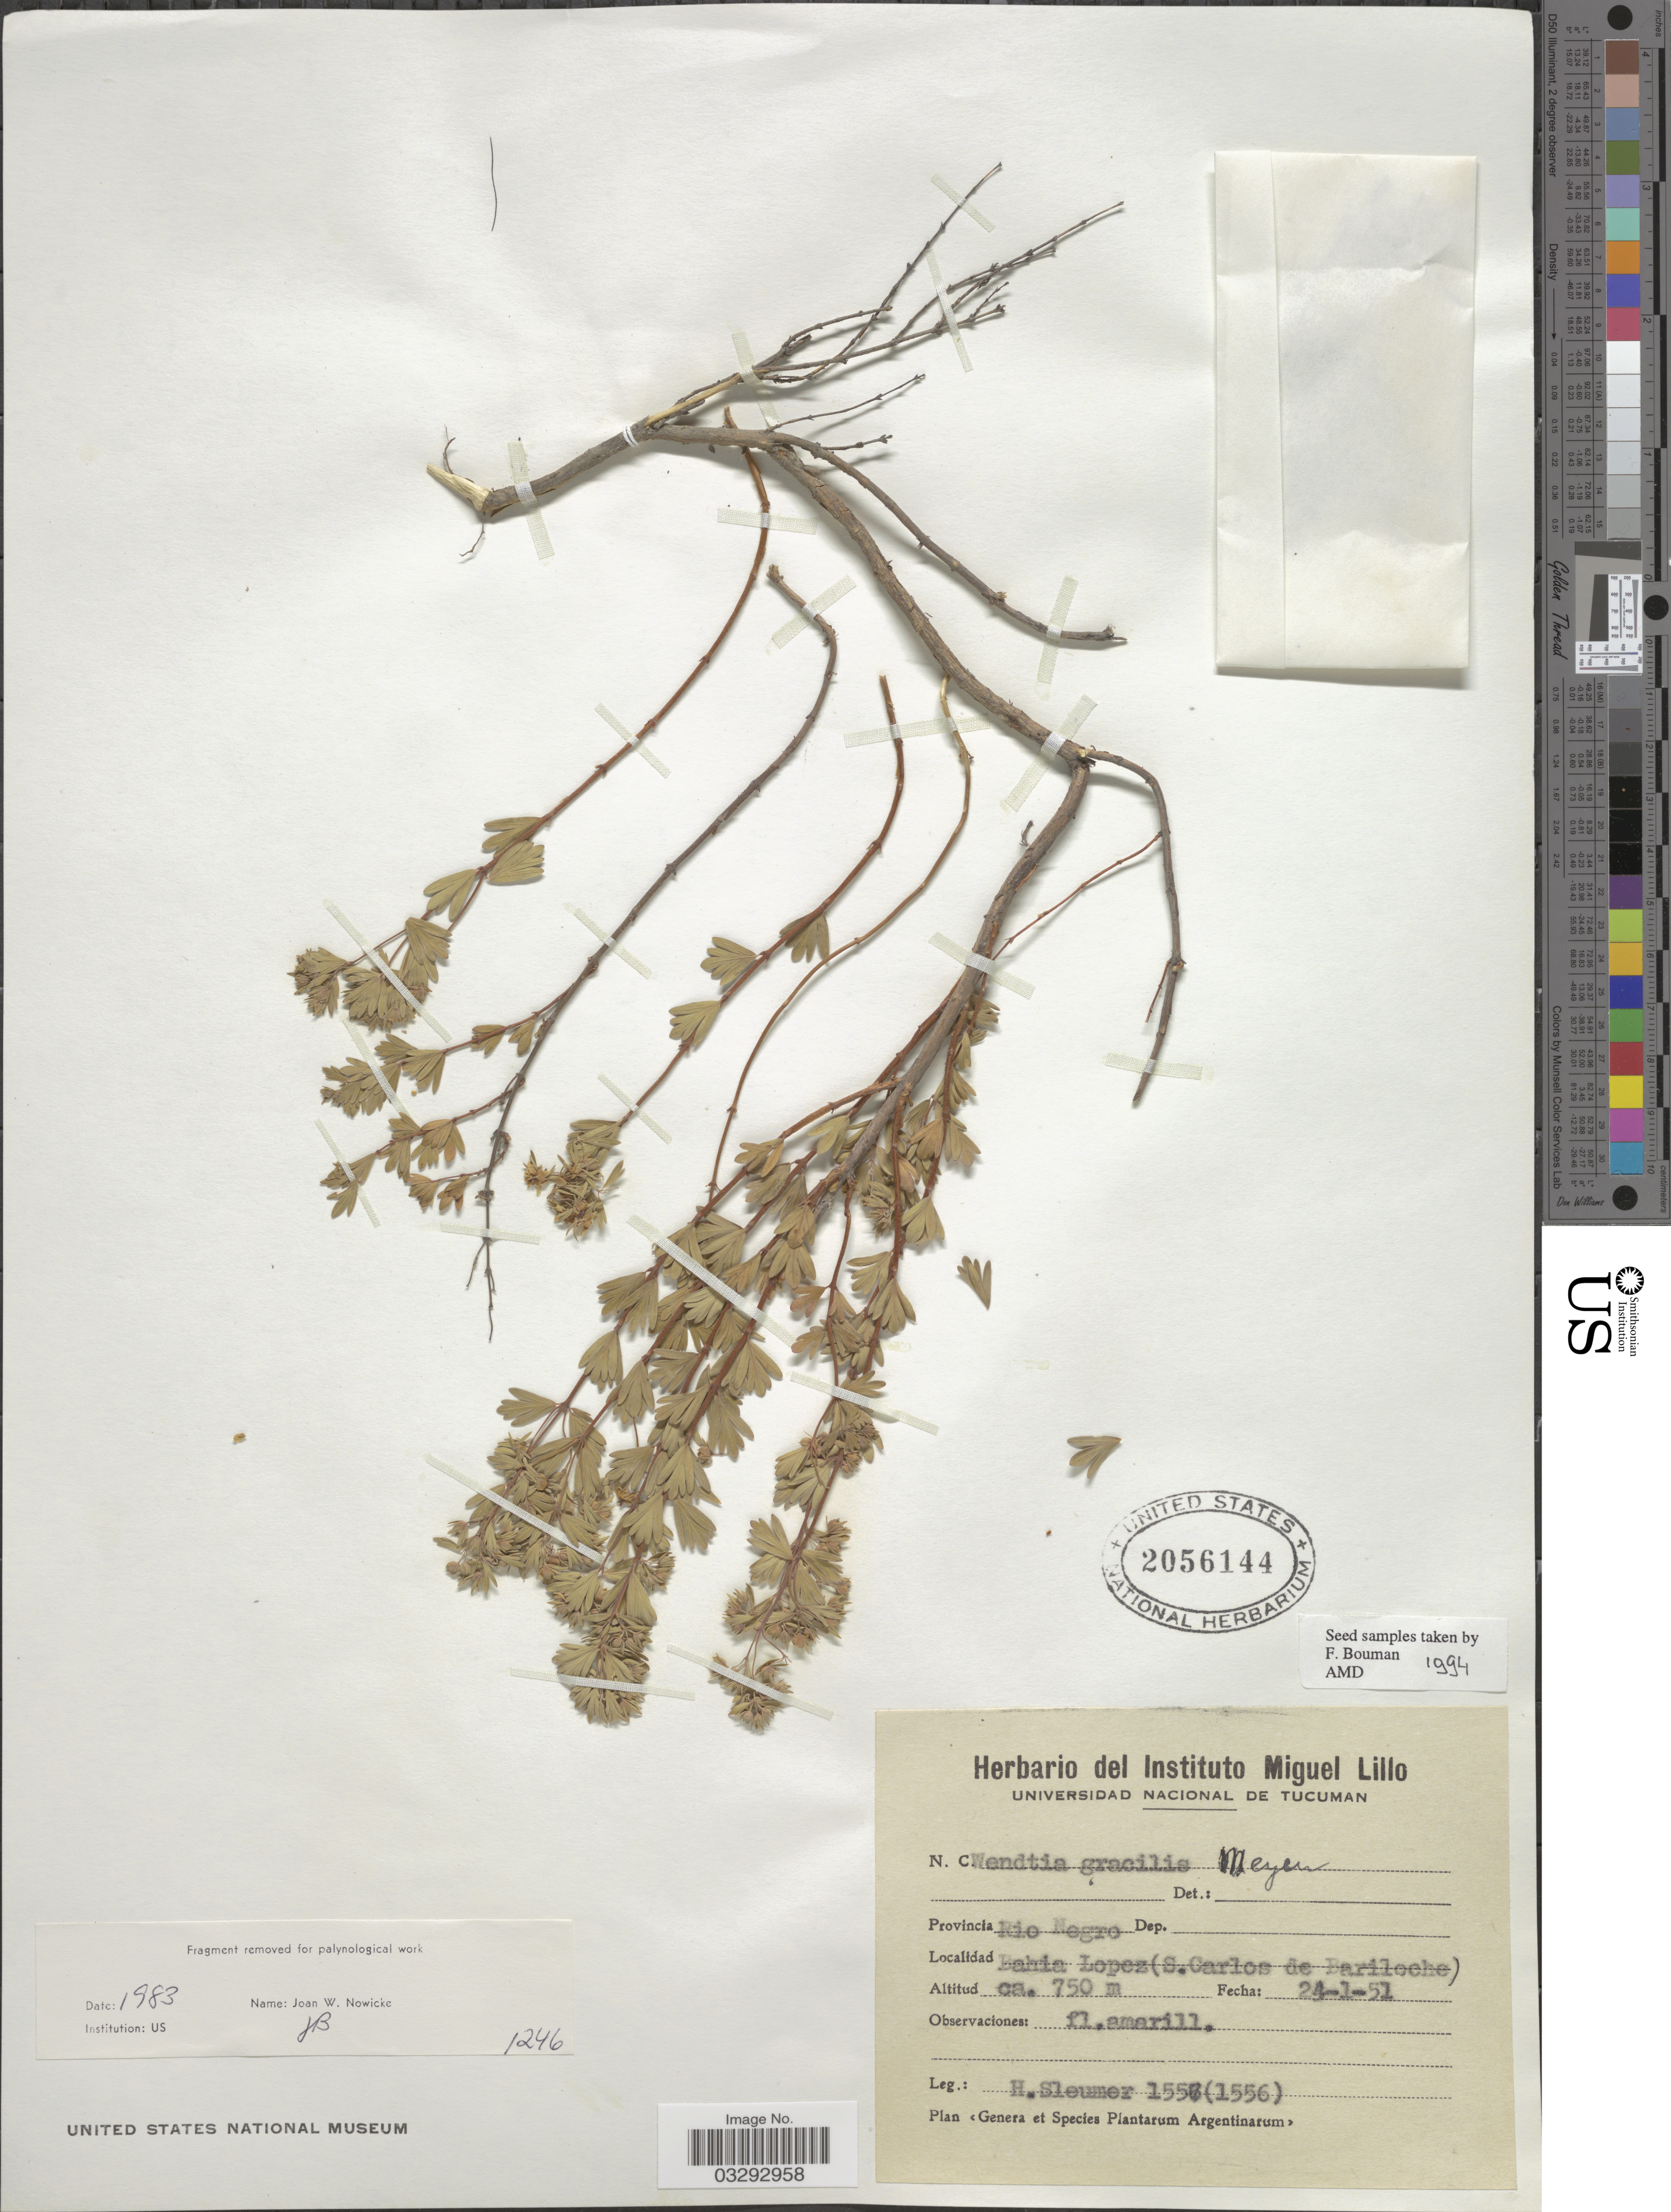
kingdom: Plantae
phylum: Tracheophyta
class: Magnoliopsida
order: Geraniales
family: Vivianiaceae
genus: Wendtia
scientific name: Wendtia gracilis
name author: Meyen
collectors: H. O. Sleumer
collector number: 1556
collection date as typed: Transcribed d/m/y: 24/1/51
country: Argentina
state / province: Rio Negro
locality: Bahia Lopez (S. Carlos de Bariloche).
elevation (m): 750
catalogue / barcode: US 2056144